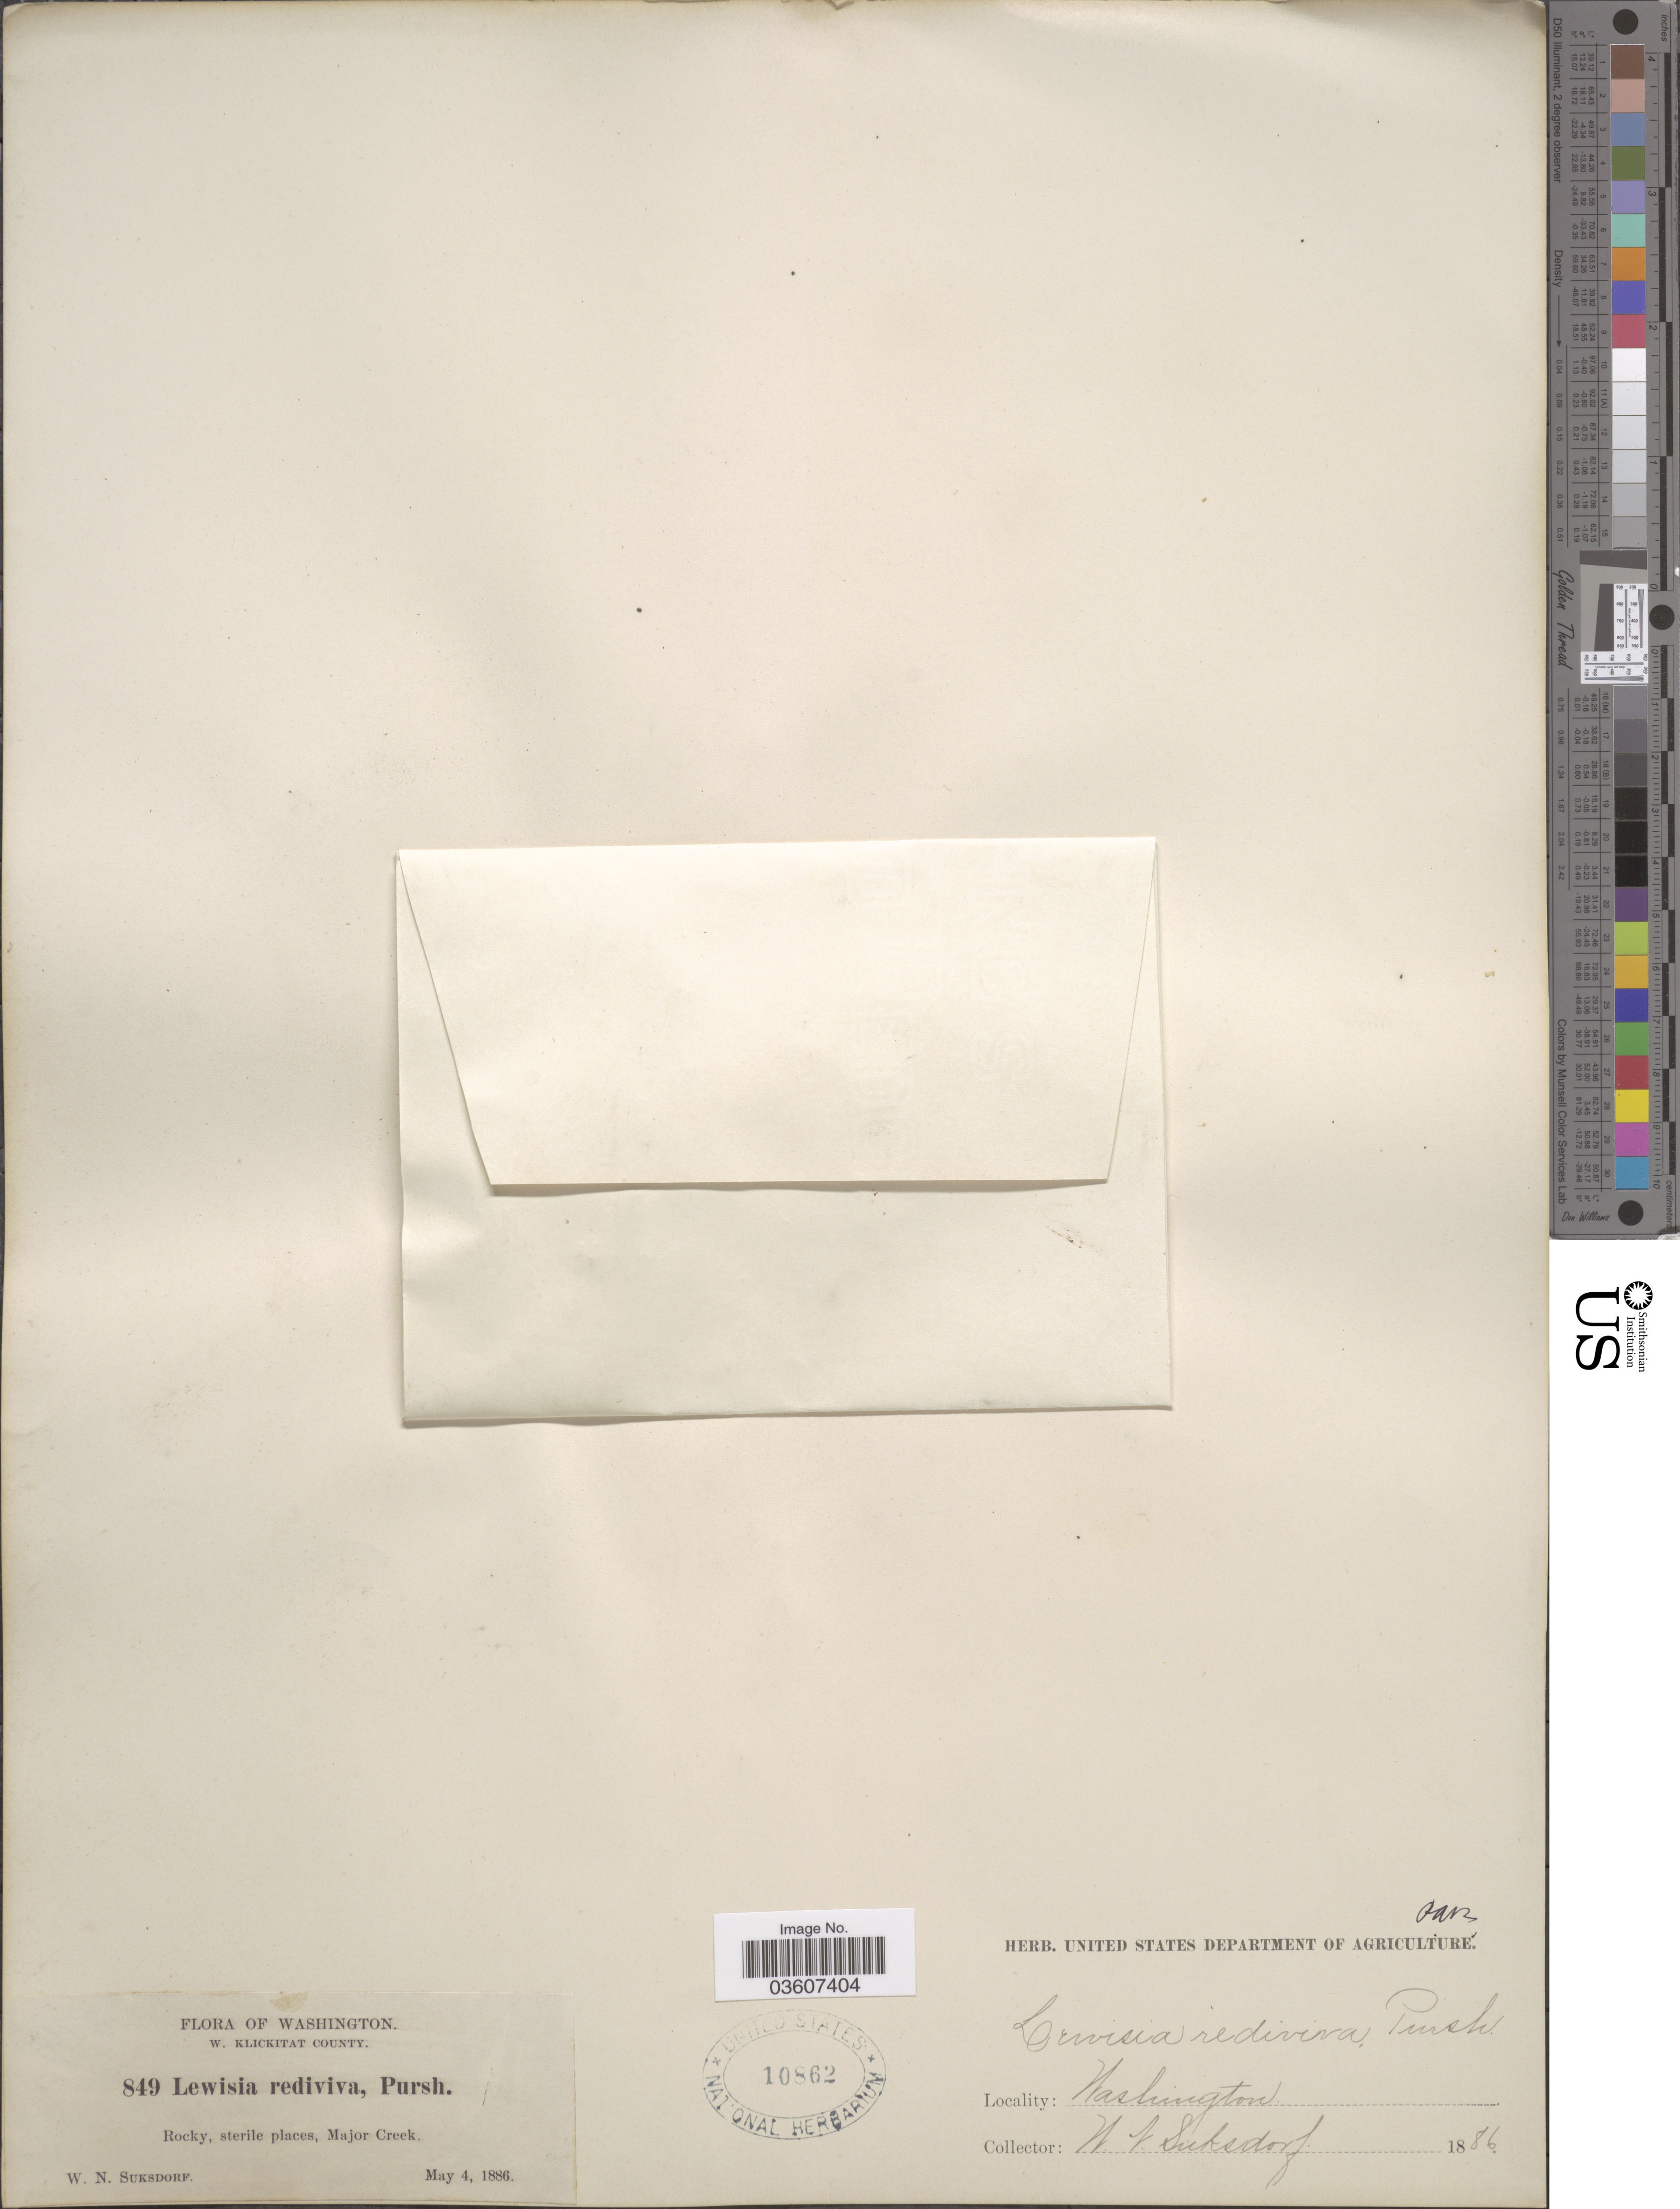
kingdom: Plantae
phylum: Tracheophyta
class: Magnoliopsida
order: Caryophyllales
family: Montiaceae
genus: Lewisia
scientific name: Lewisia rediviva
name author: Pursh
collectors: W. N. Suksdorf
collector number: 849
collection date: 1886-05-04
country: United States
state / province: Washington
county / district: Klickitat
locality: W. Klickitat County. Rocky, sterile places, Major Creek.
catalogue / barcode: US 10862